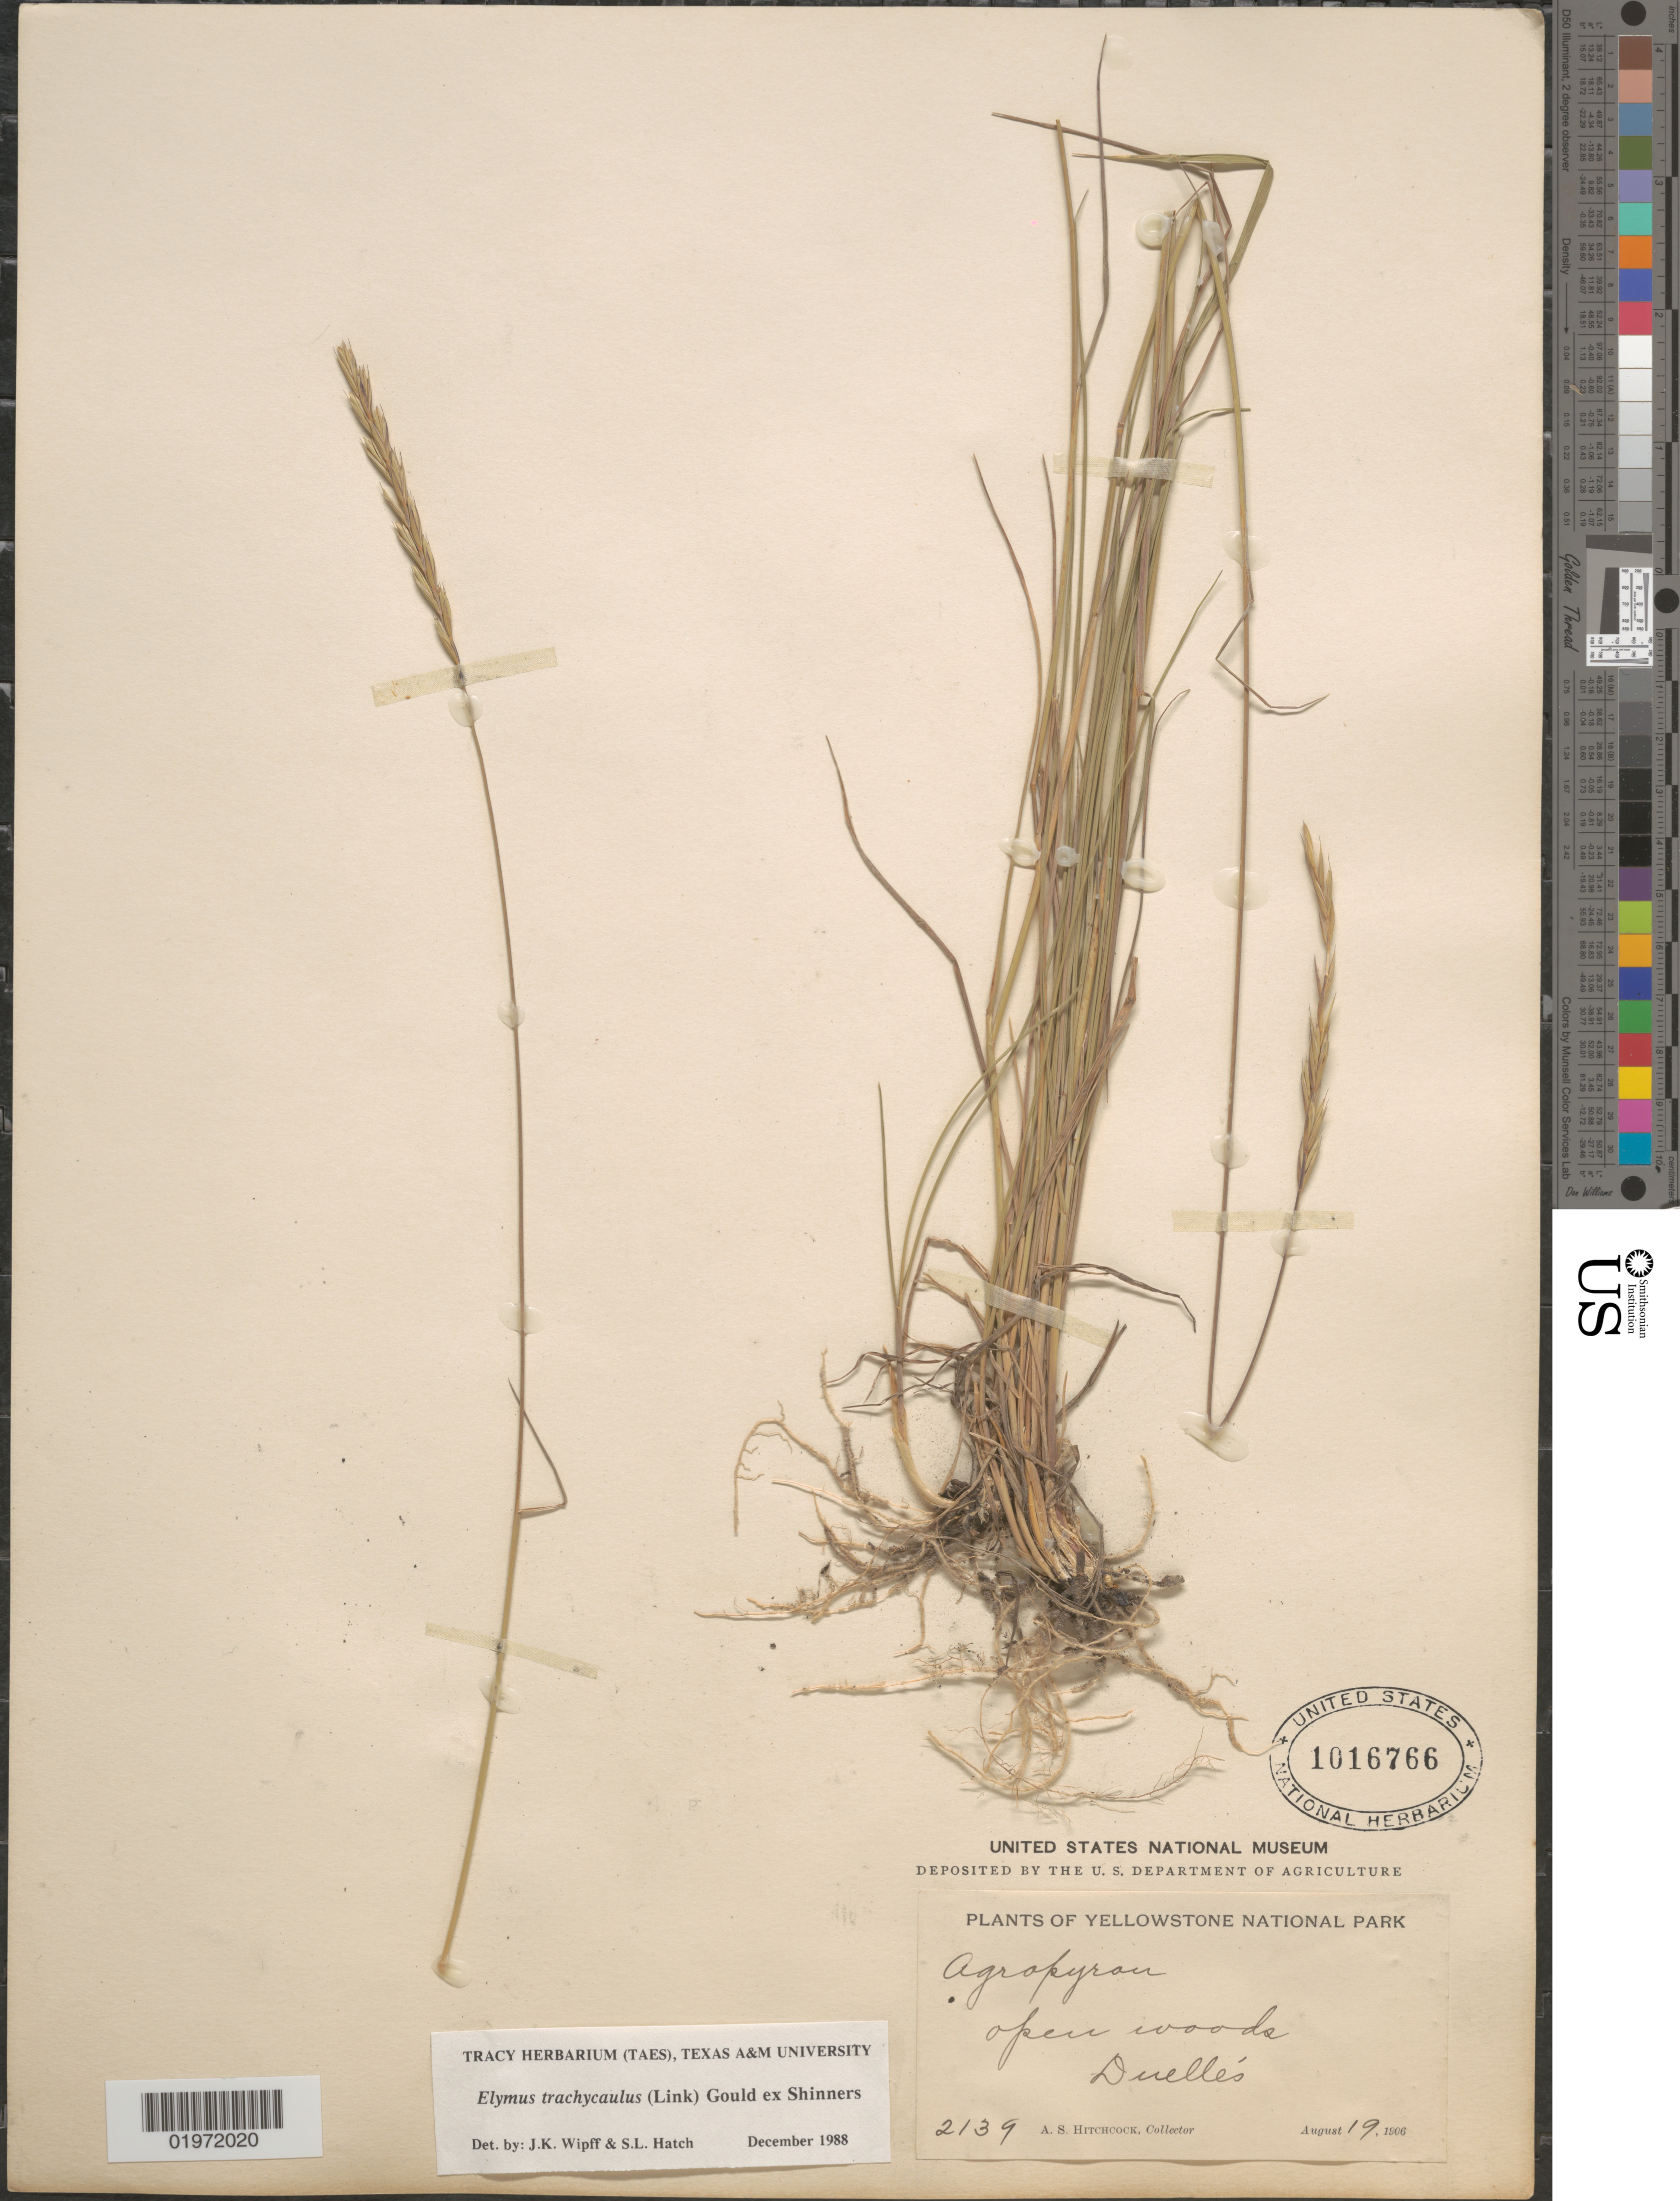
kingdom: Plantae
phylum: Tracheophyta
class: Liliopsida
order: Poales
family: Poaceae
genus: Elymus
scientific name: Elymus trachycaulus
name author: (Link) Gould ex Shinners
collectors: A. S. Hitchcock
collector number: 2139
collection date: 1906-08-19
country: United States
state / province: Wyoming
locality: Yellowstone National Park. Open woods. Duellés.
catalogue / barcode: US 1016766